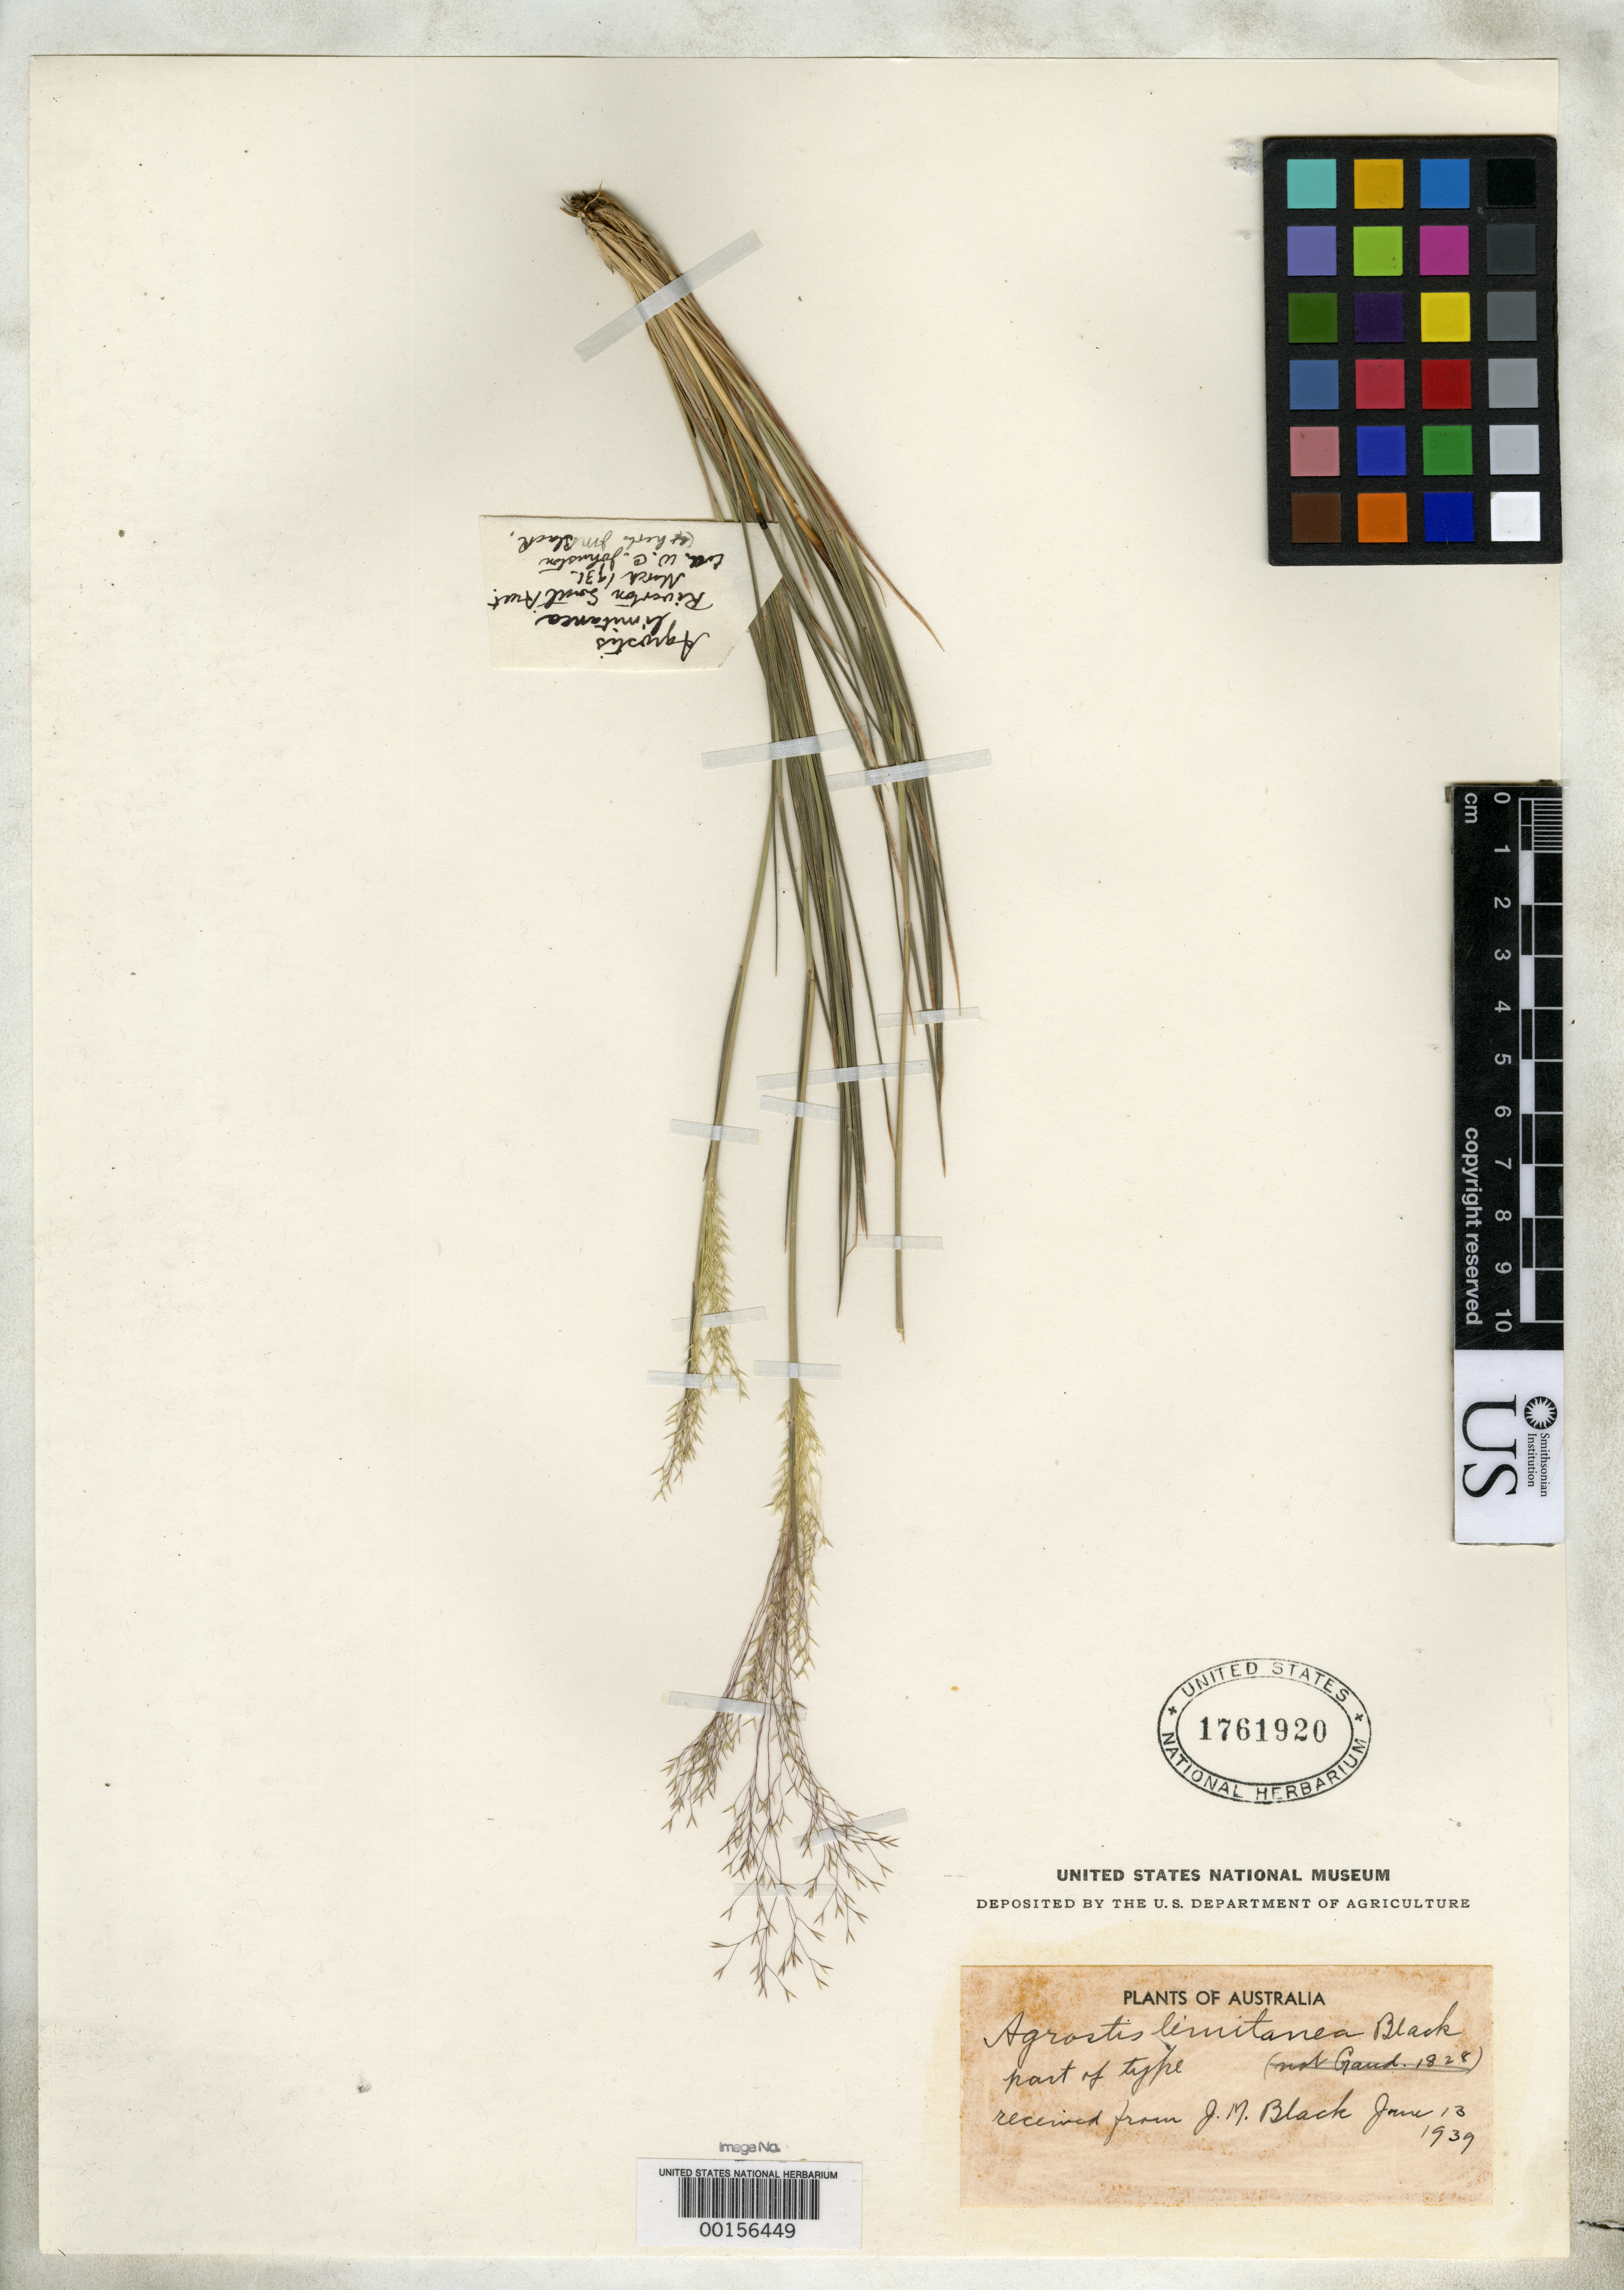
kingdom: Plantae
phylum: Tracheophyta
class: Liliopsida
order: Poales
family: Poaceae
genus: Agrostis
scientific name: Agrostis limitanea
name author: J.M. Black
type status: Type Fragment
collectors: W. Johnston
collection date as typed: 1931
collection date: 1931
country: Australia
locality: Near Riverton.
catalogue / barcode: US 1761920